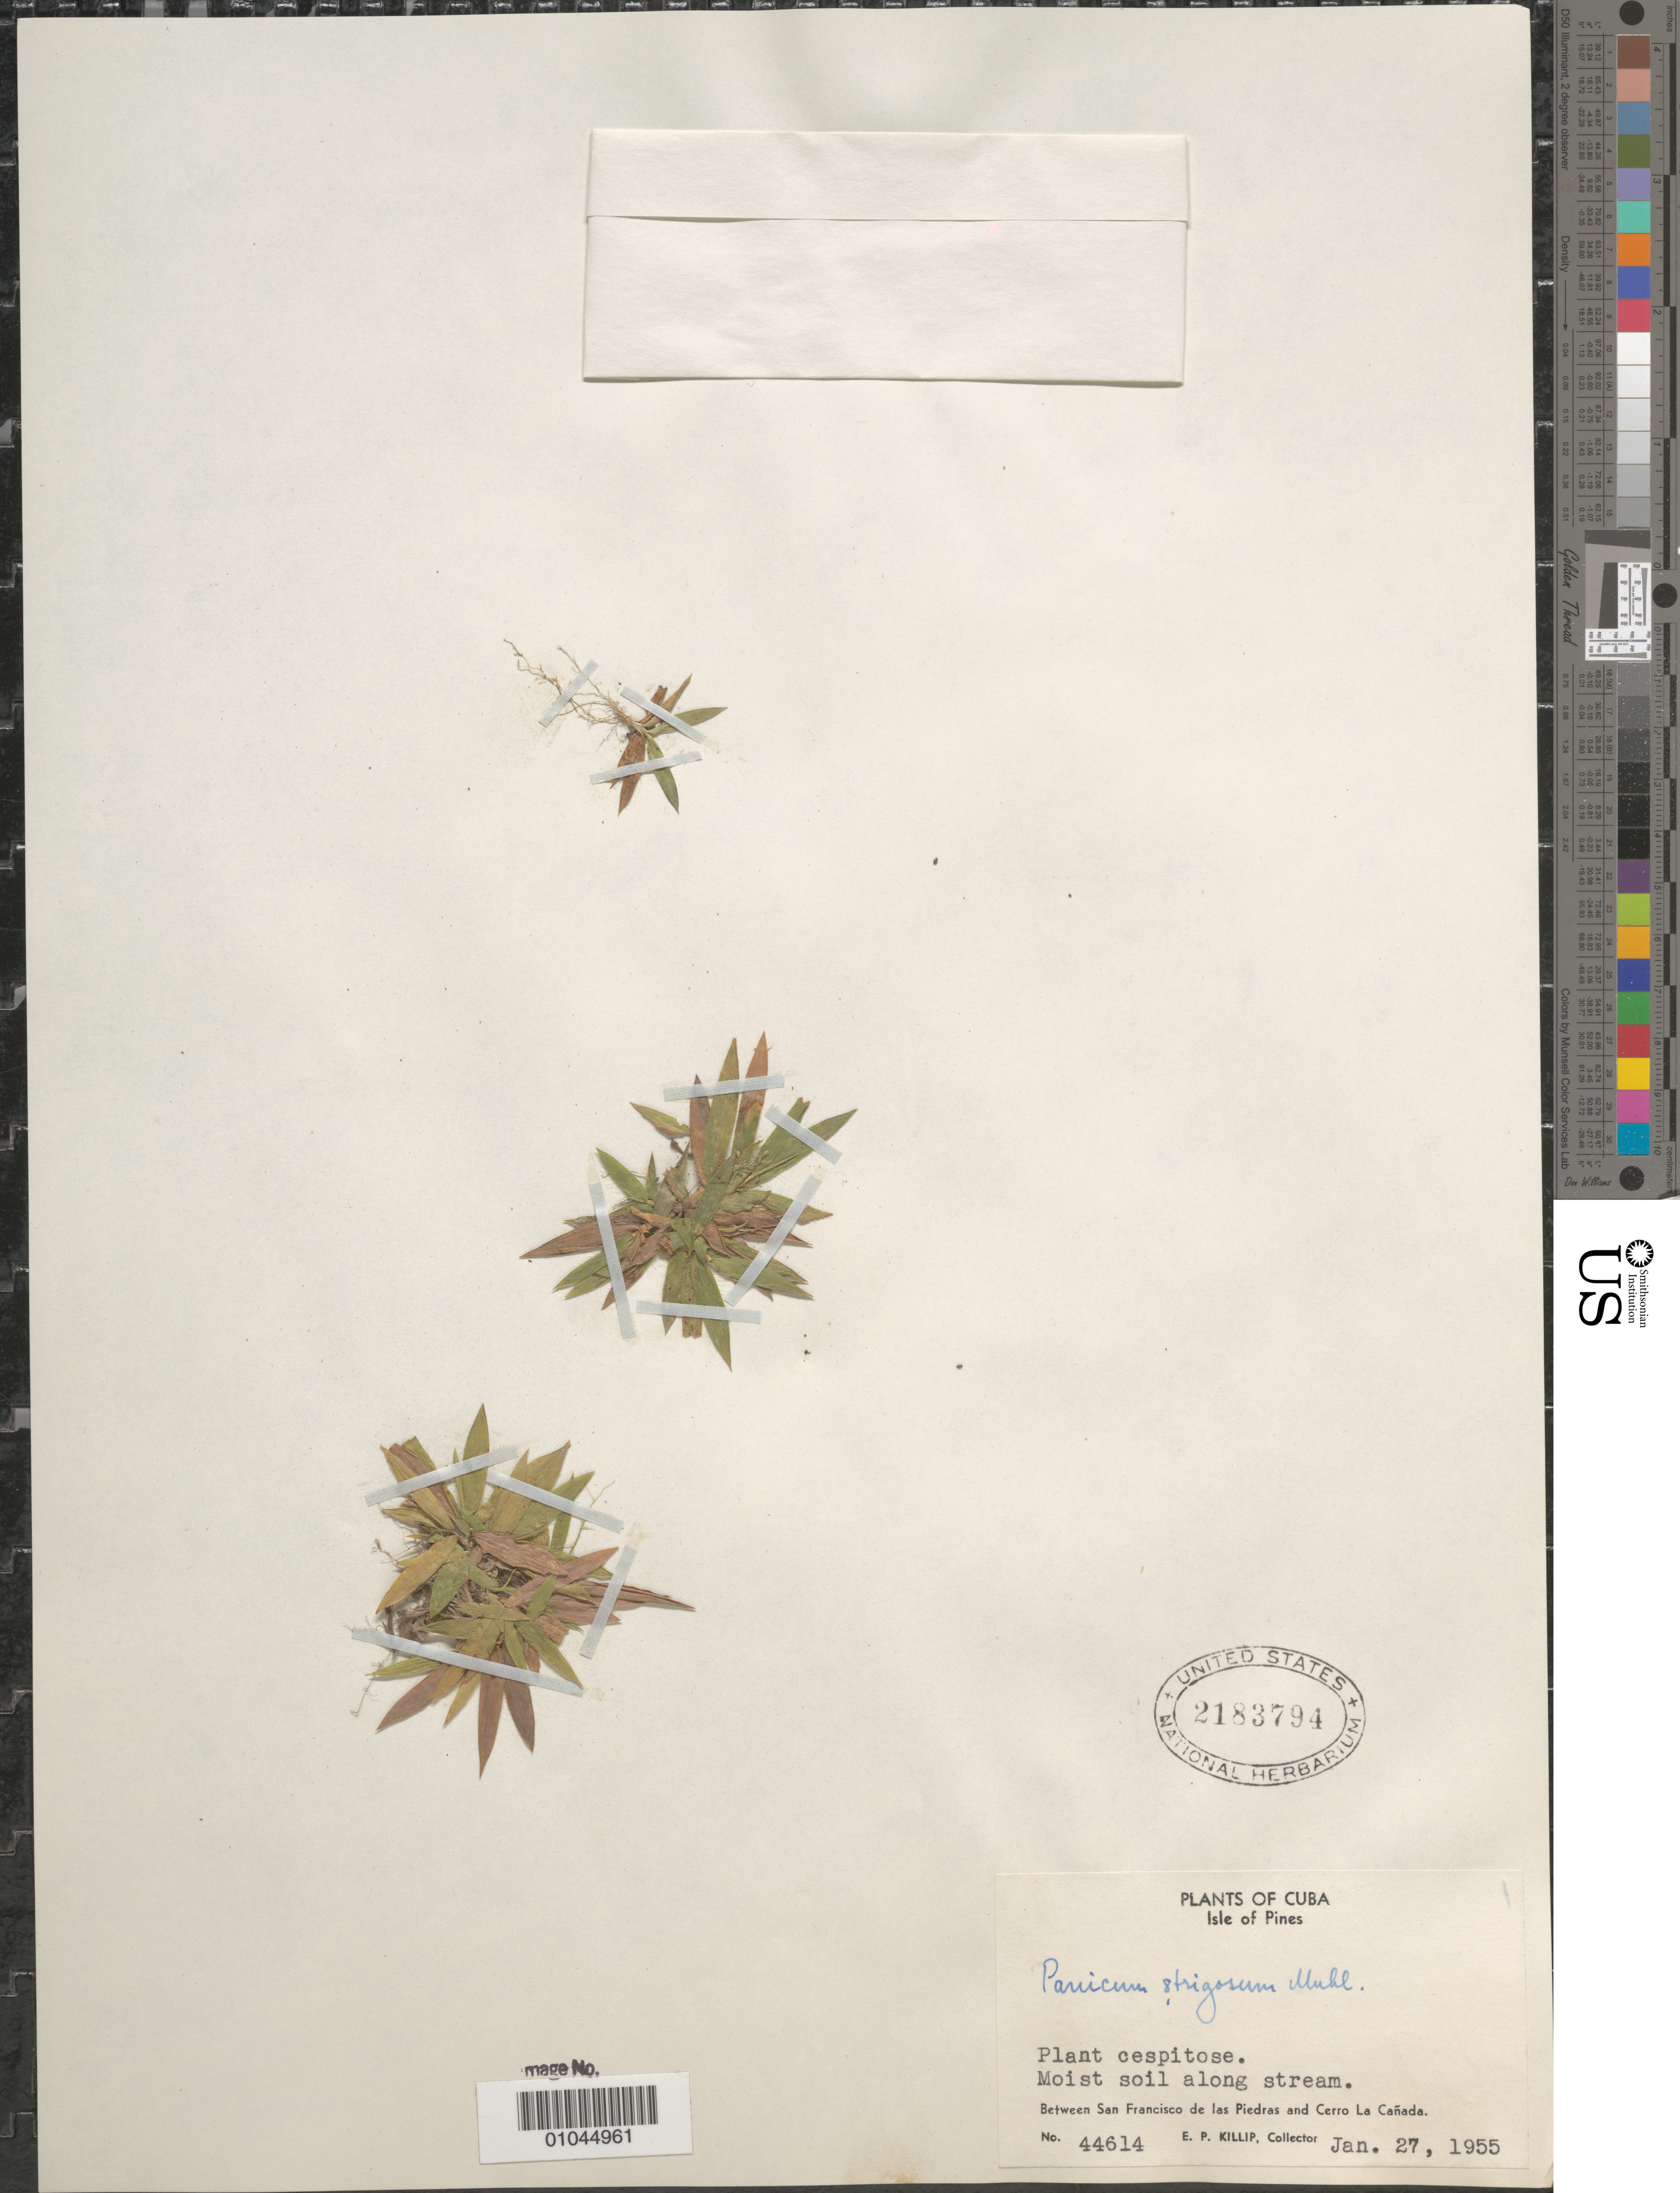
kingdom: Plantae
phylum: Tracheophyta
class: Liliopsida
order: Poales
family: Poaceae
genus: Panicum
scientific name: Panicum stigmosum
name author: Trin.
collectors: E. P. Killip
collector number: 44614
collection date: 1955-01-27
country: Cuba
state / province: Isla de La Juventud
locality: Between San Francisco de las Piedras and Cerro La Canada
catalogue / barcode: US 2183794